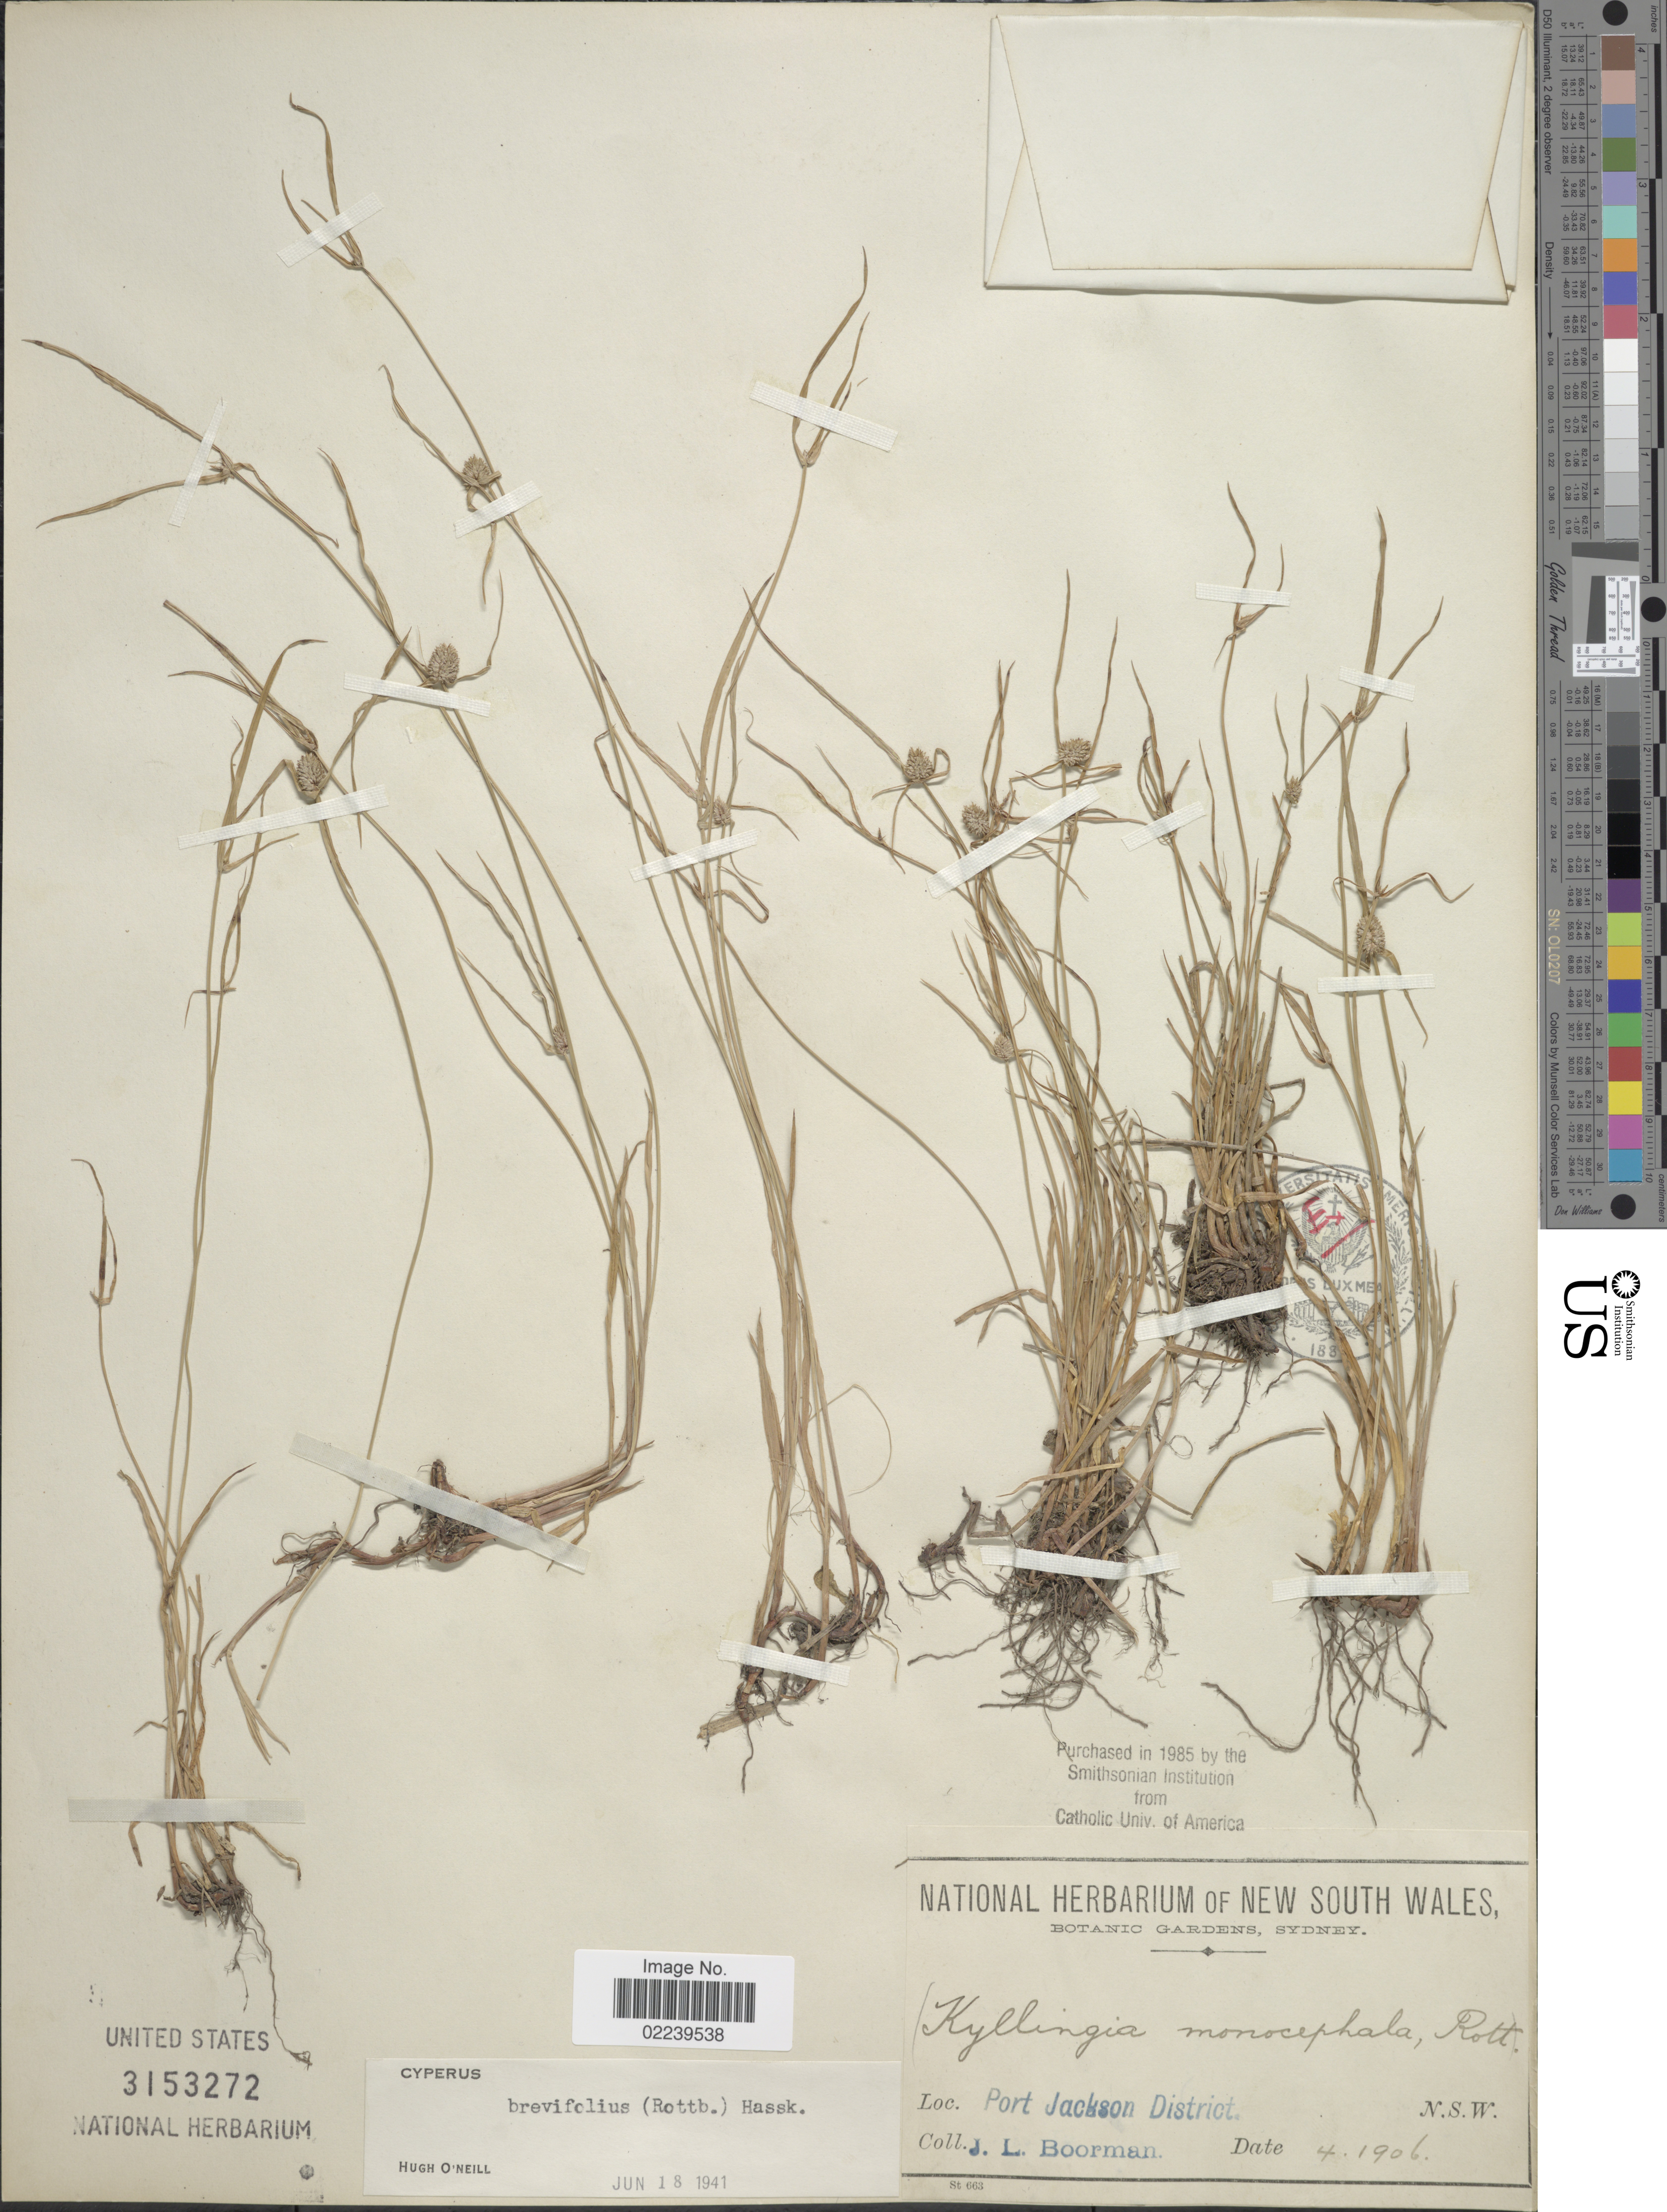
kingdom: Plantae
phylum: Tracheophyta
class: Liliopsida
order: Poales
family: Cyperaceae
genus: Cyperus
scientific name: Cyperus brevifolius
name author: (Rottb.) Hassk.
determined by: Strong, M. T., (US), Smithsonian Institution - National Museum of Natural History (UNITED STATES)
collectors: J. Boorman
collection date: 1906-04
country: Australia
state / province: New South Wales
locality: Port Jackson District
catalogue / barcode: US 3153272